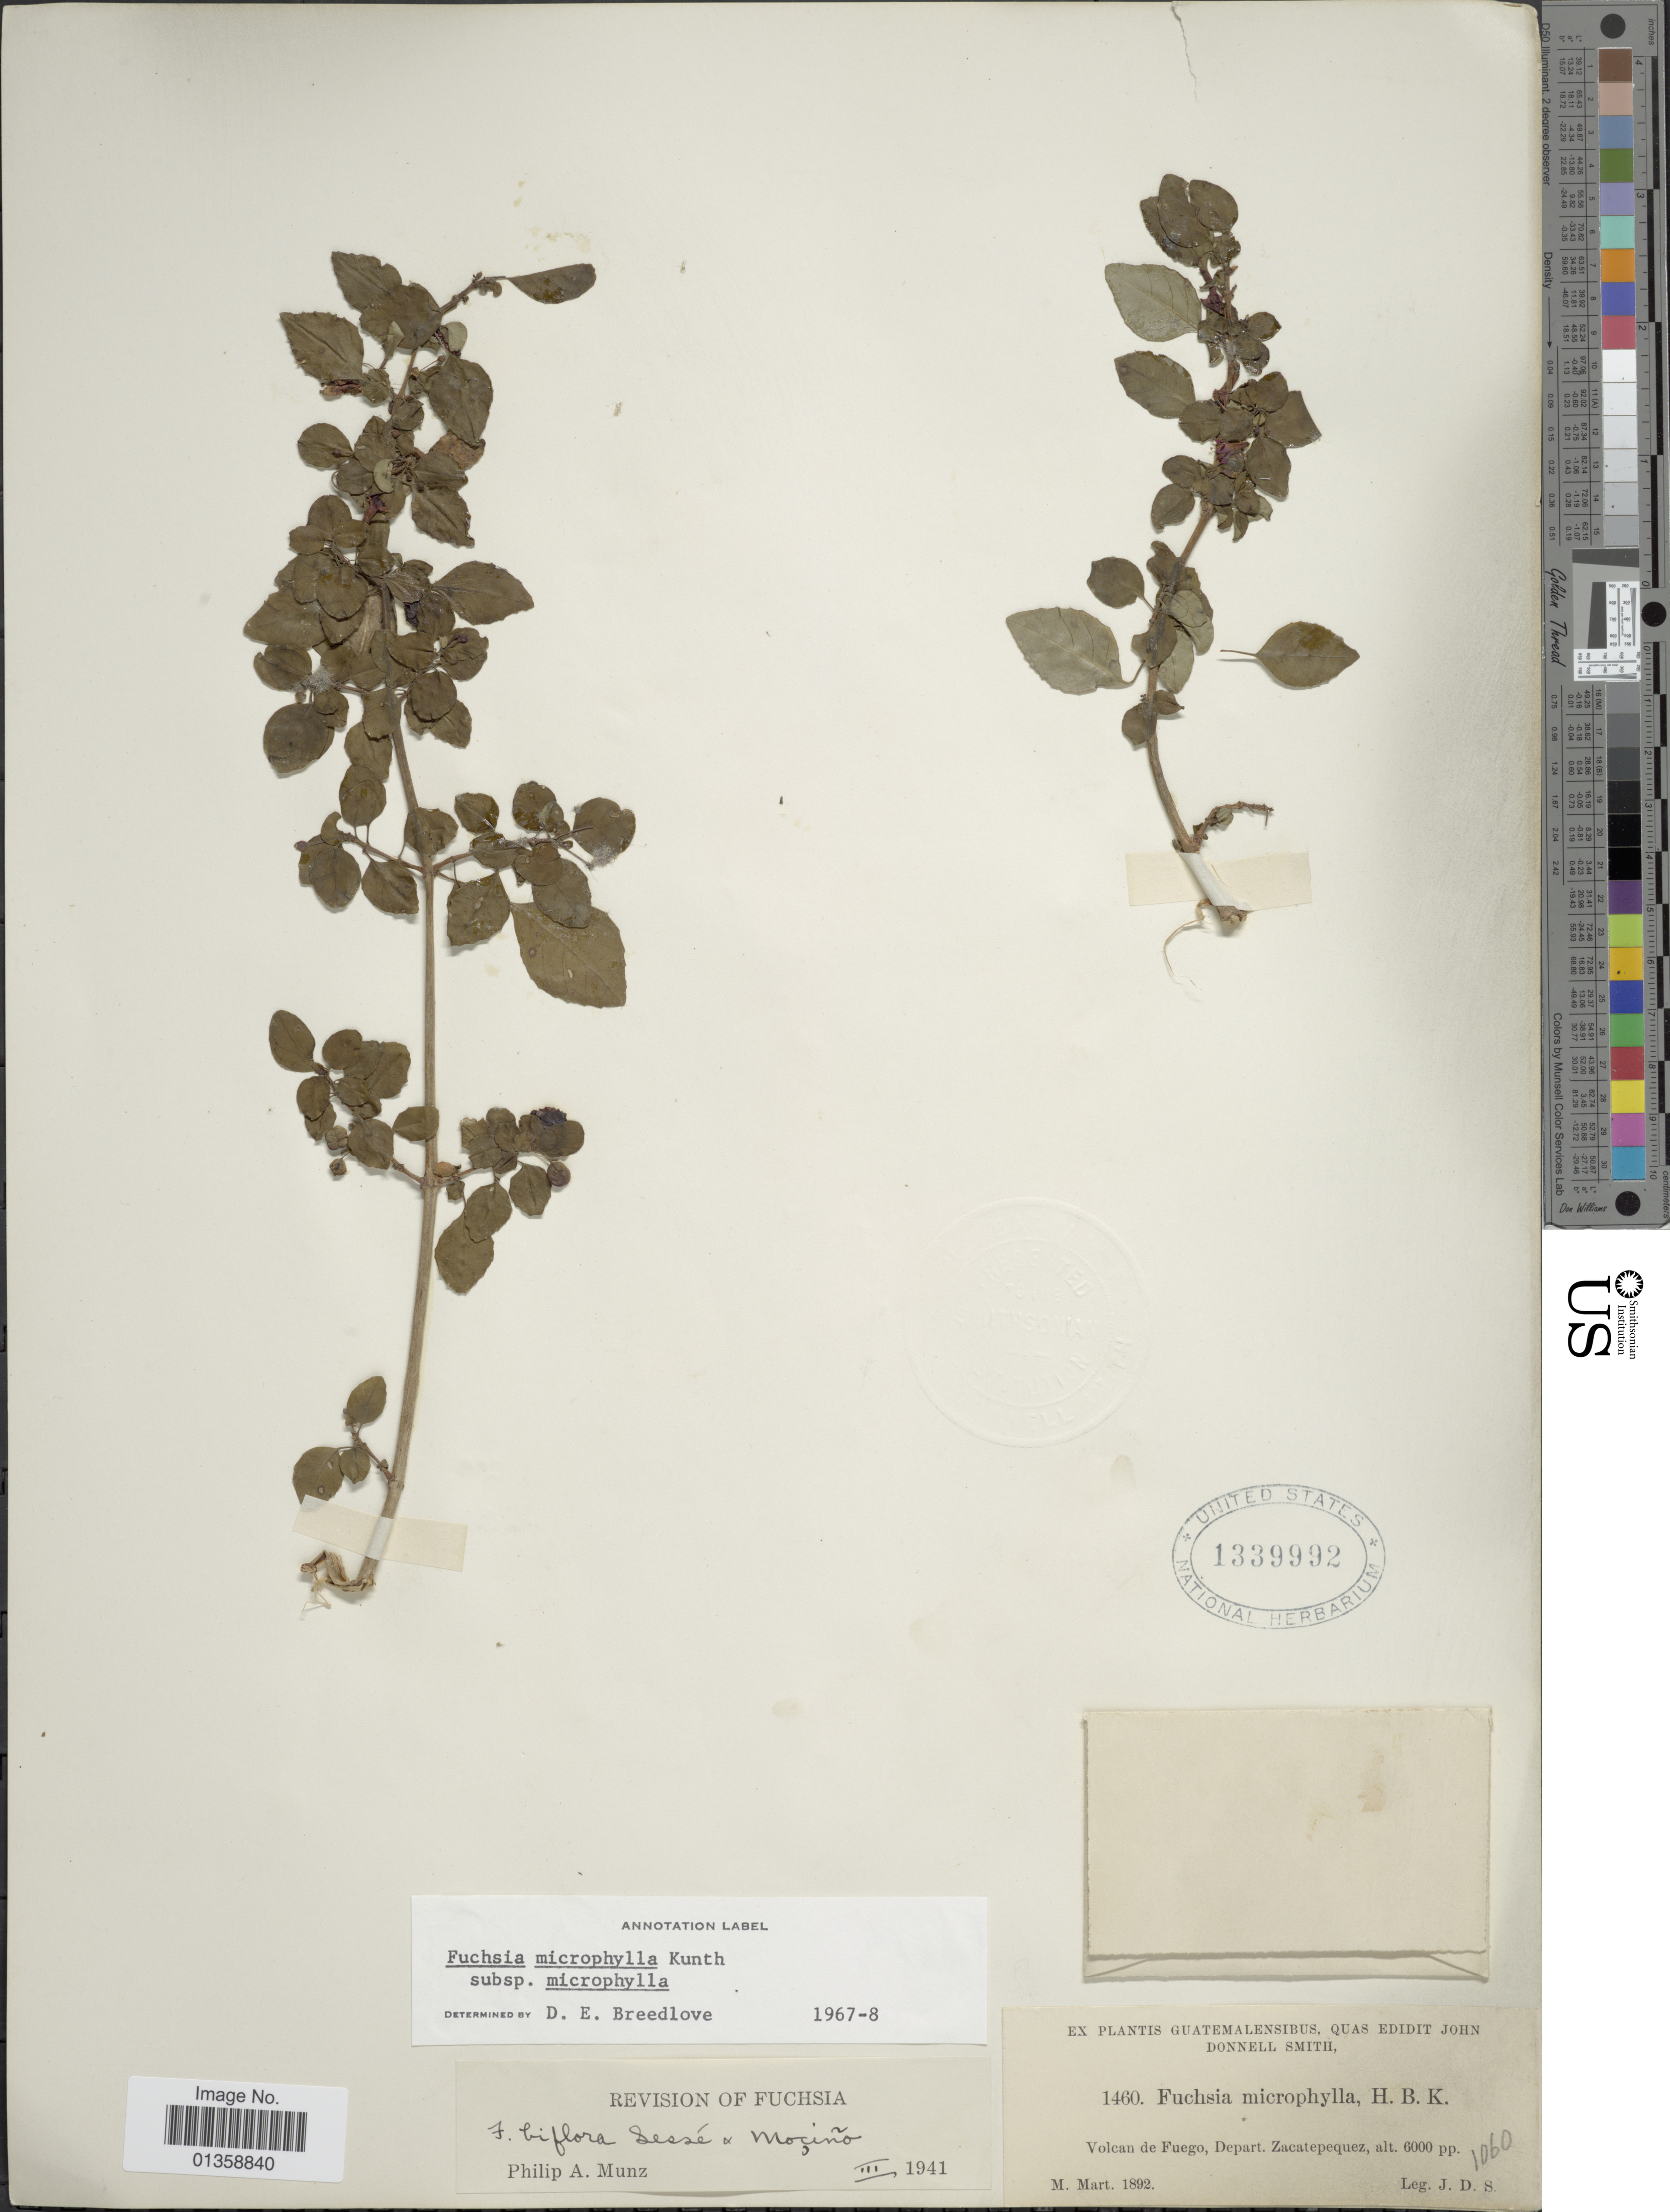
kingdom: Plantae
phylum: Tracheophyta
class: Magnoliopsida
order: Myrtales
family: Onagraceae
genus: Fuchsia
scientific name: Fuchsia microphylla subsp. microphylla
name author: Kunth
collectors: J. Donnell Smith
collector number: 1460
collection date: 1892-03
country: Guatemala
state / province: Sacatepéquez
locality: Volcan de Fuego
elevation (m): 1829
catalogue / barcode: US 1339992